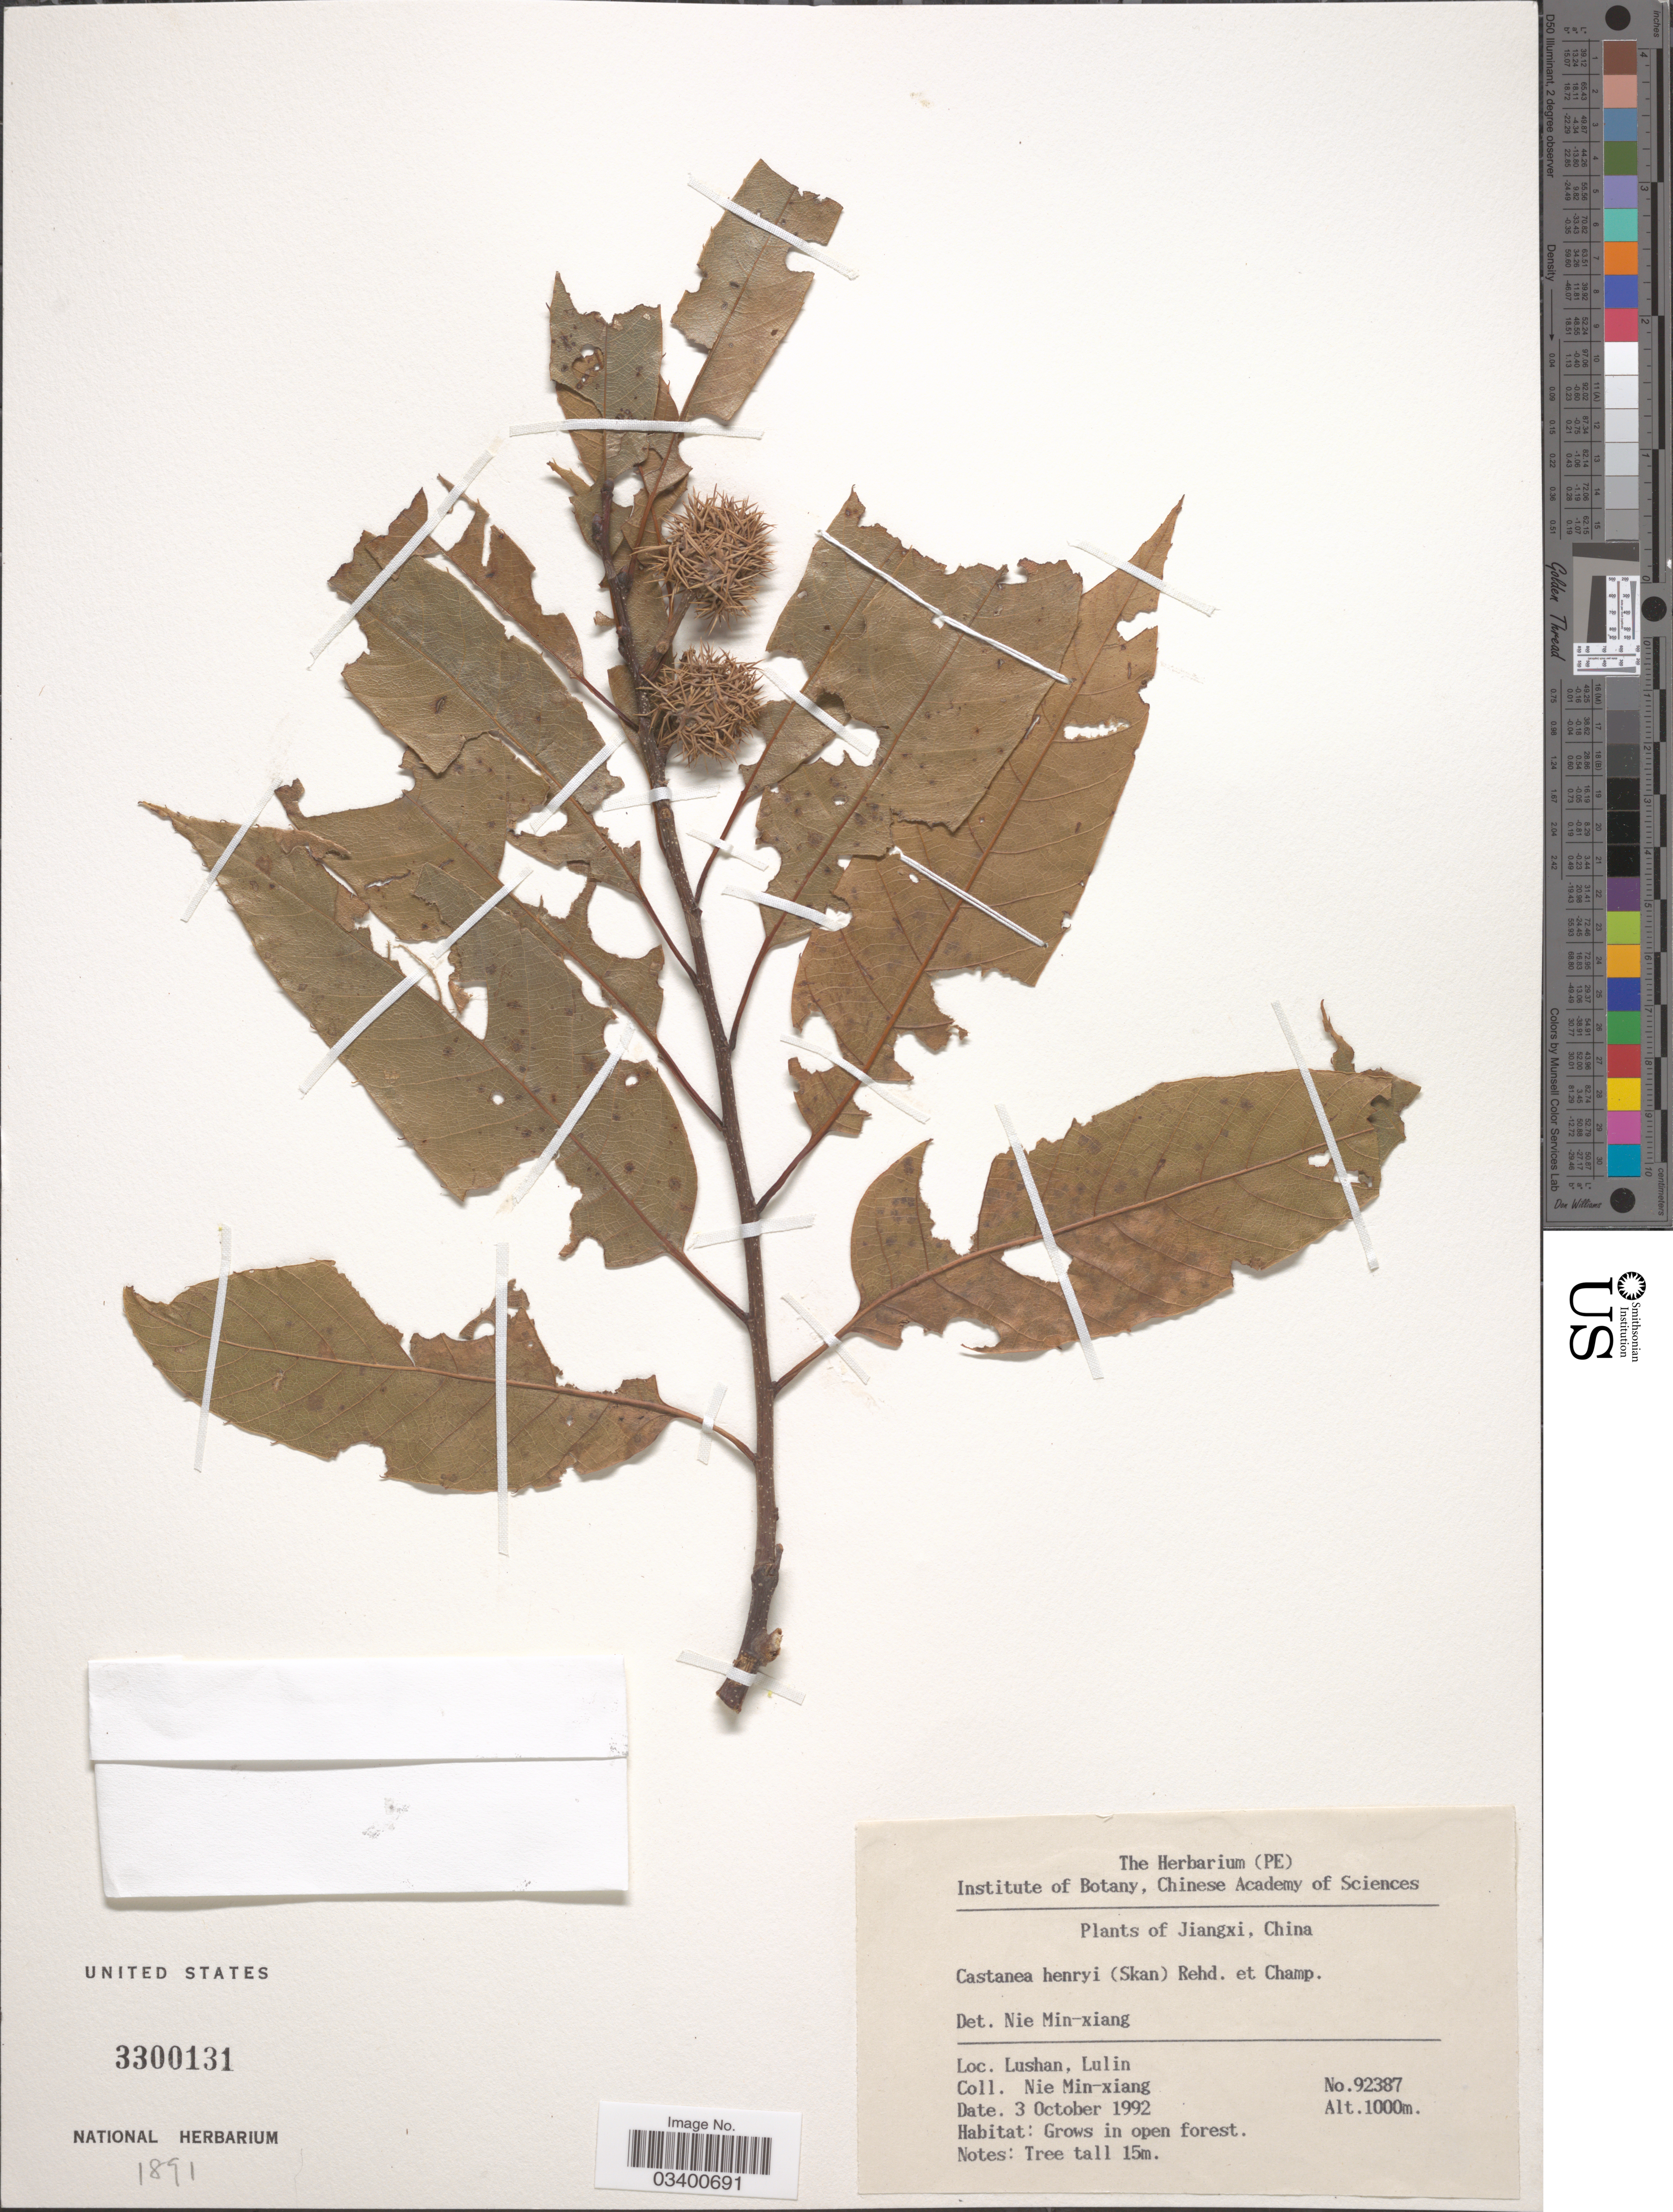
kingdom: Plantae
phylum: Tracheophyta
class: Magnoliopsida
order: Fagales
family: Fagaceae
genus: Castanea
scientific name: Castanea henryi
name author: (Skan) Rehder & E.H. Wilson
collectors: M. Nie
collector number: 92387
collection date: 1992-10-03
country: China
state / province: Jiangxi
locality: Lushan, Lulin.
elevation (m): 1000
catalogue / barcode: US 3300131